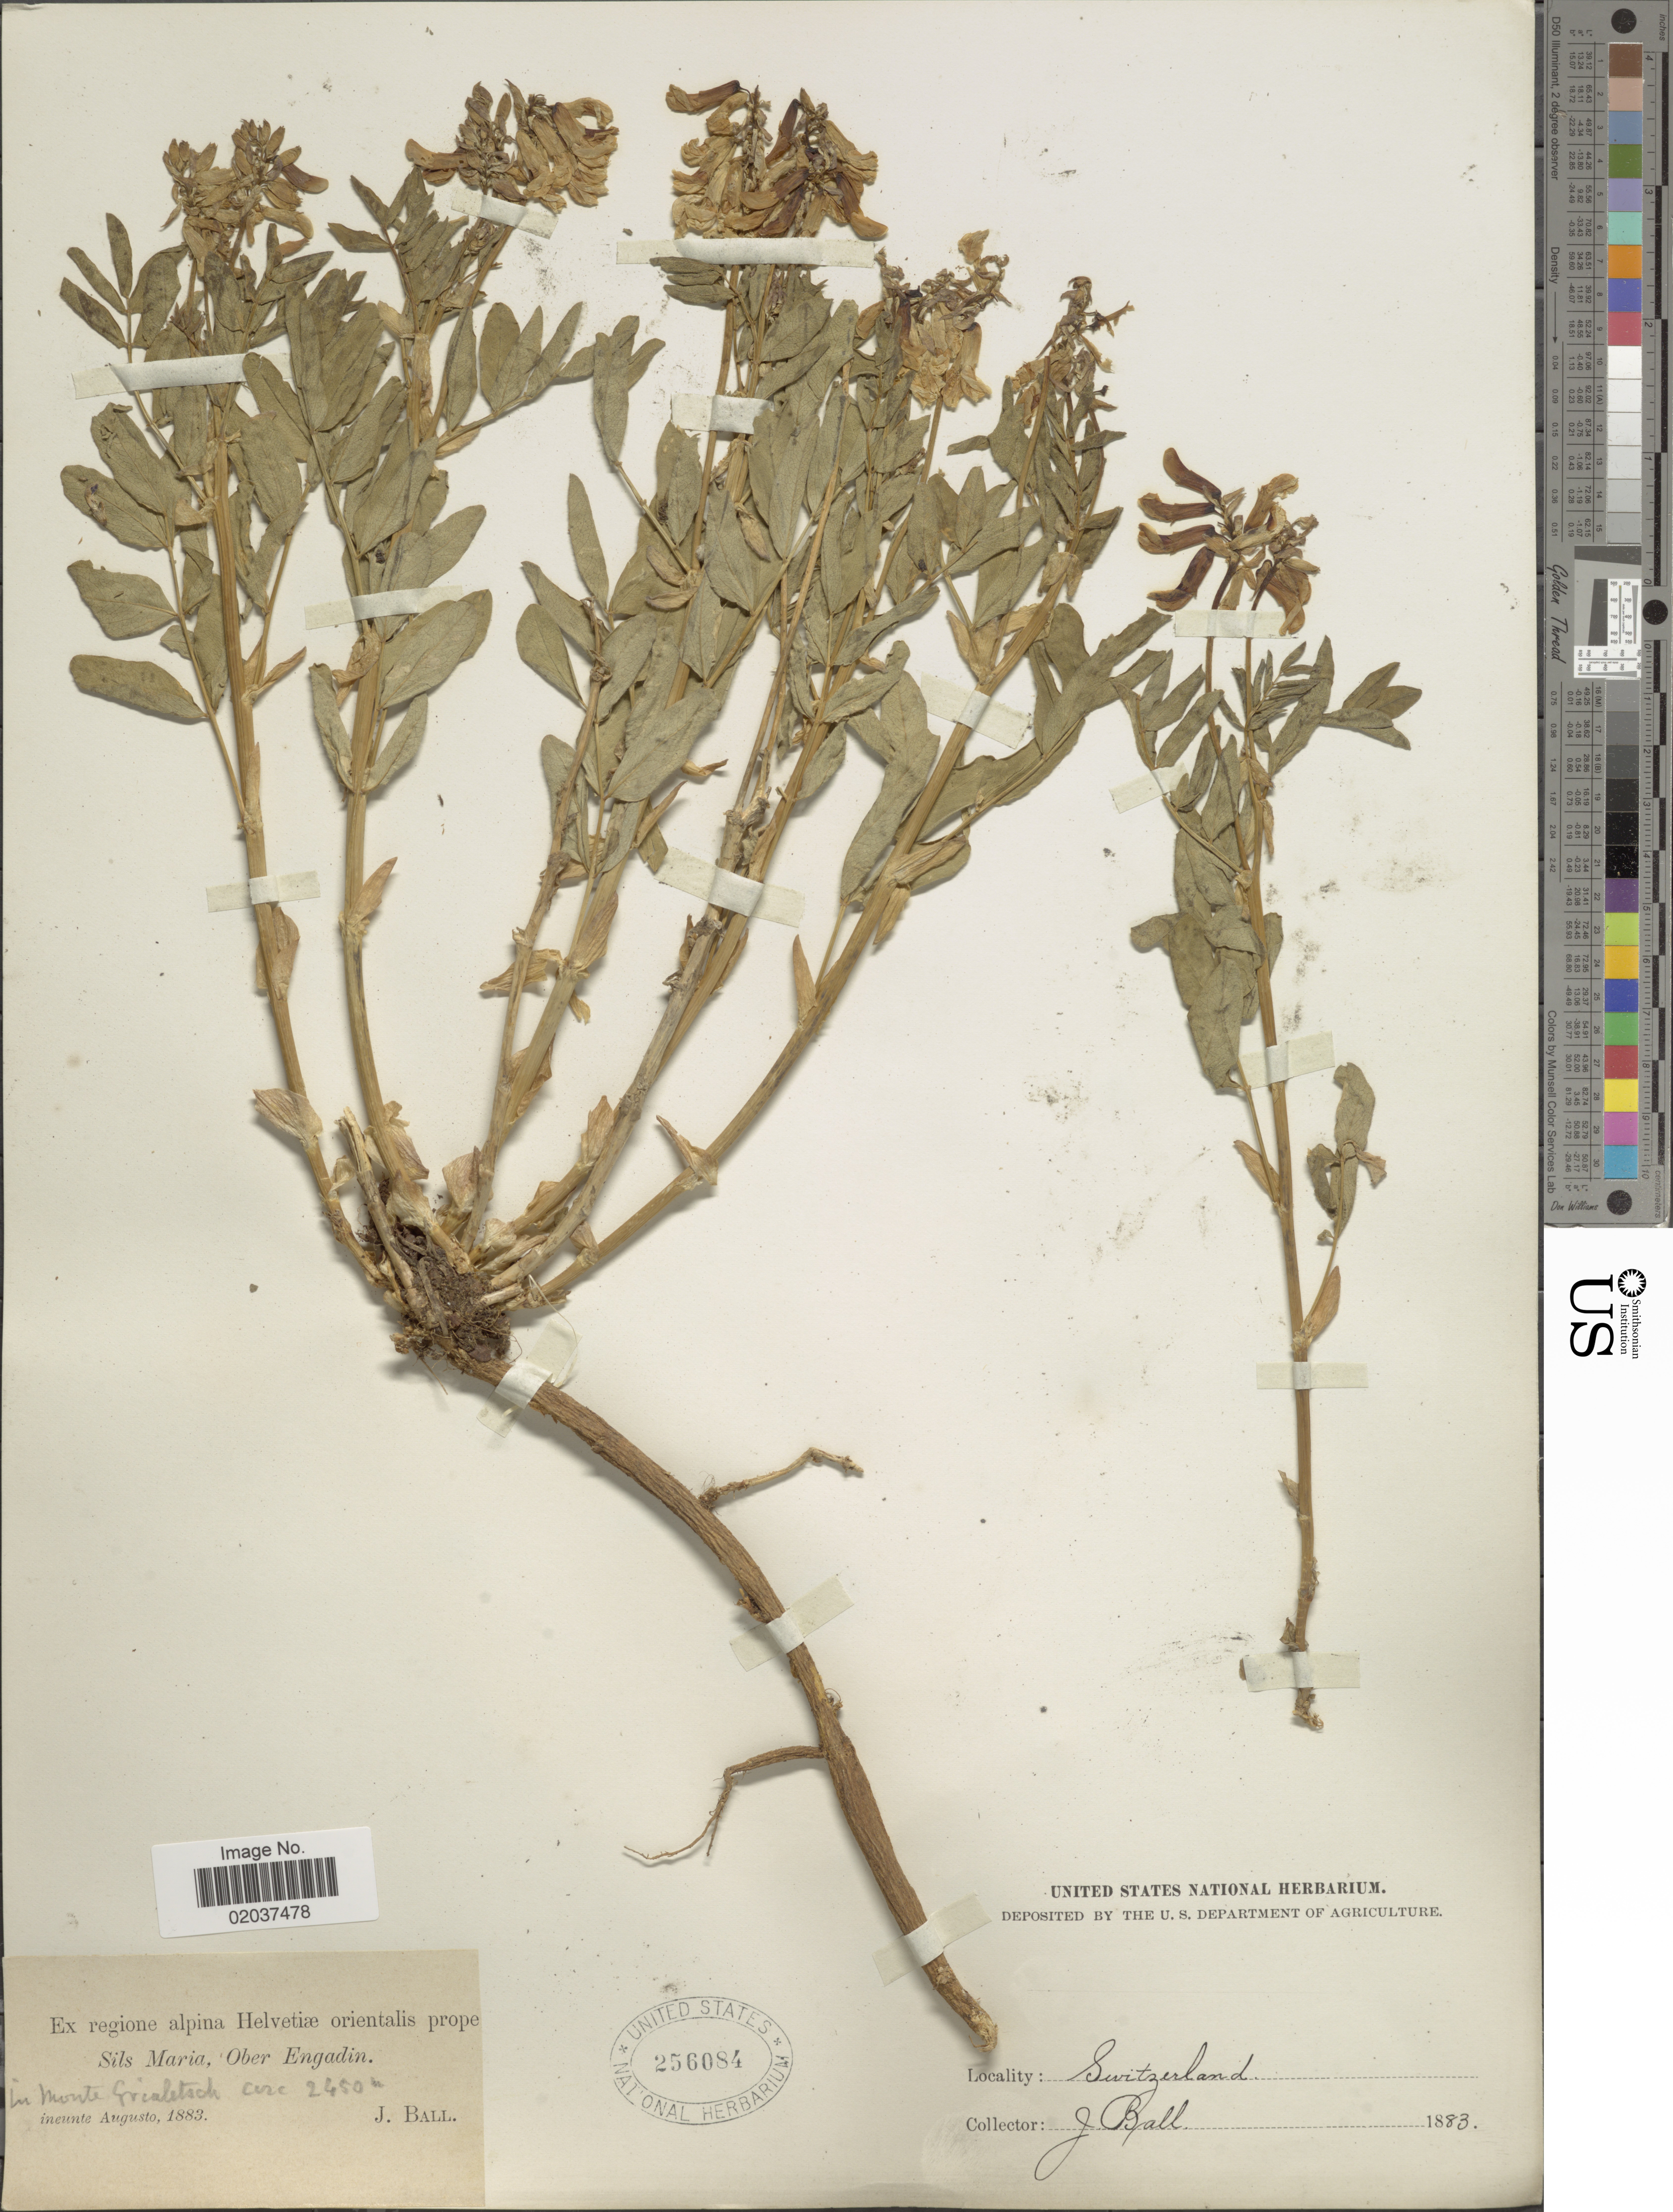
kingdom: Plantae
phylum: Tracheophyta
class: Magnoliopsida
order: Fabales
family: Fabaceae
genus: Astragalus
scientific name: Astragalus sp.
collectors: J. Ball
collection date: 1883-08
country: Switzerland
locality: Ex regione alpina Helvetiae orientalis prope Sils Maria Ober Engadin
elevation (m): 2450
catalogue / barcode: US 256084